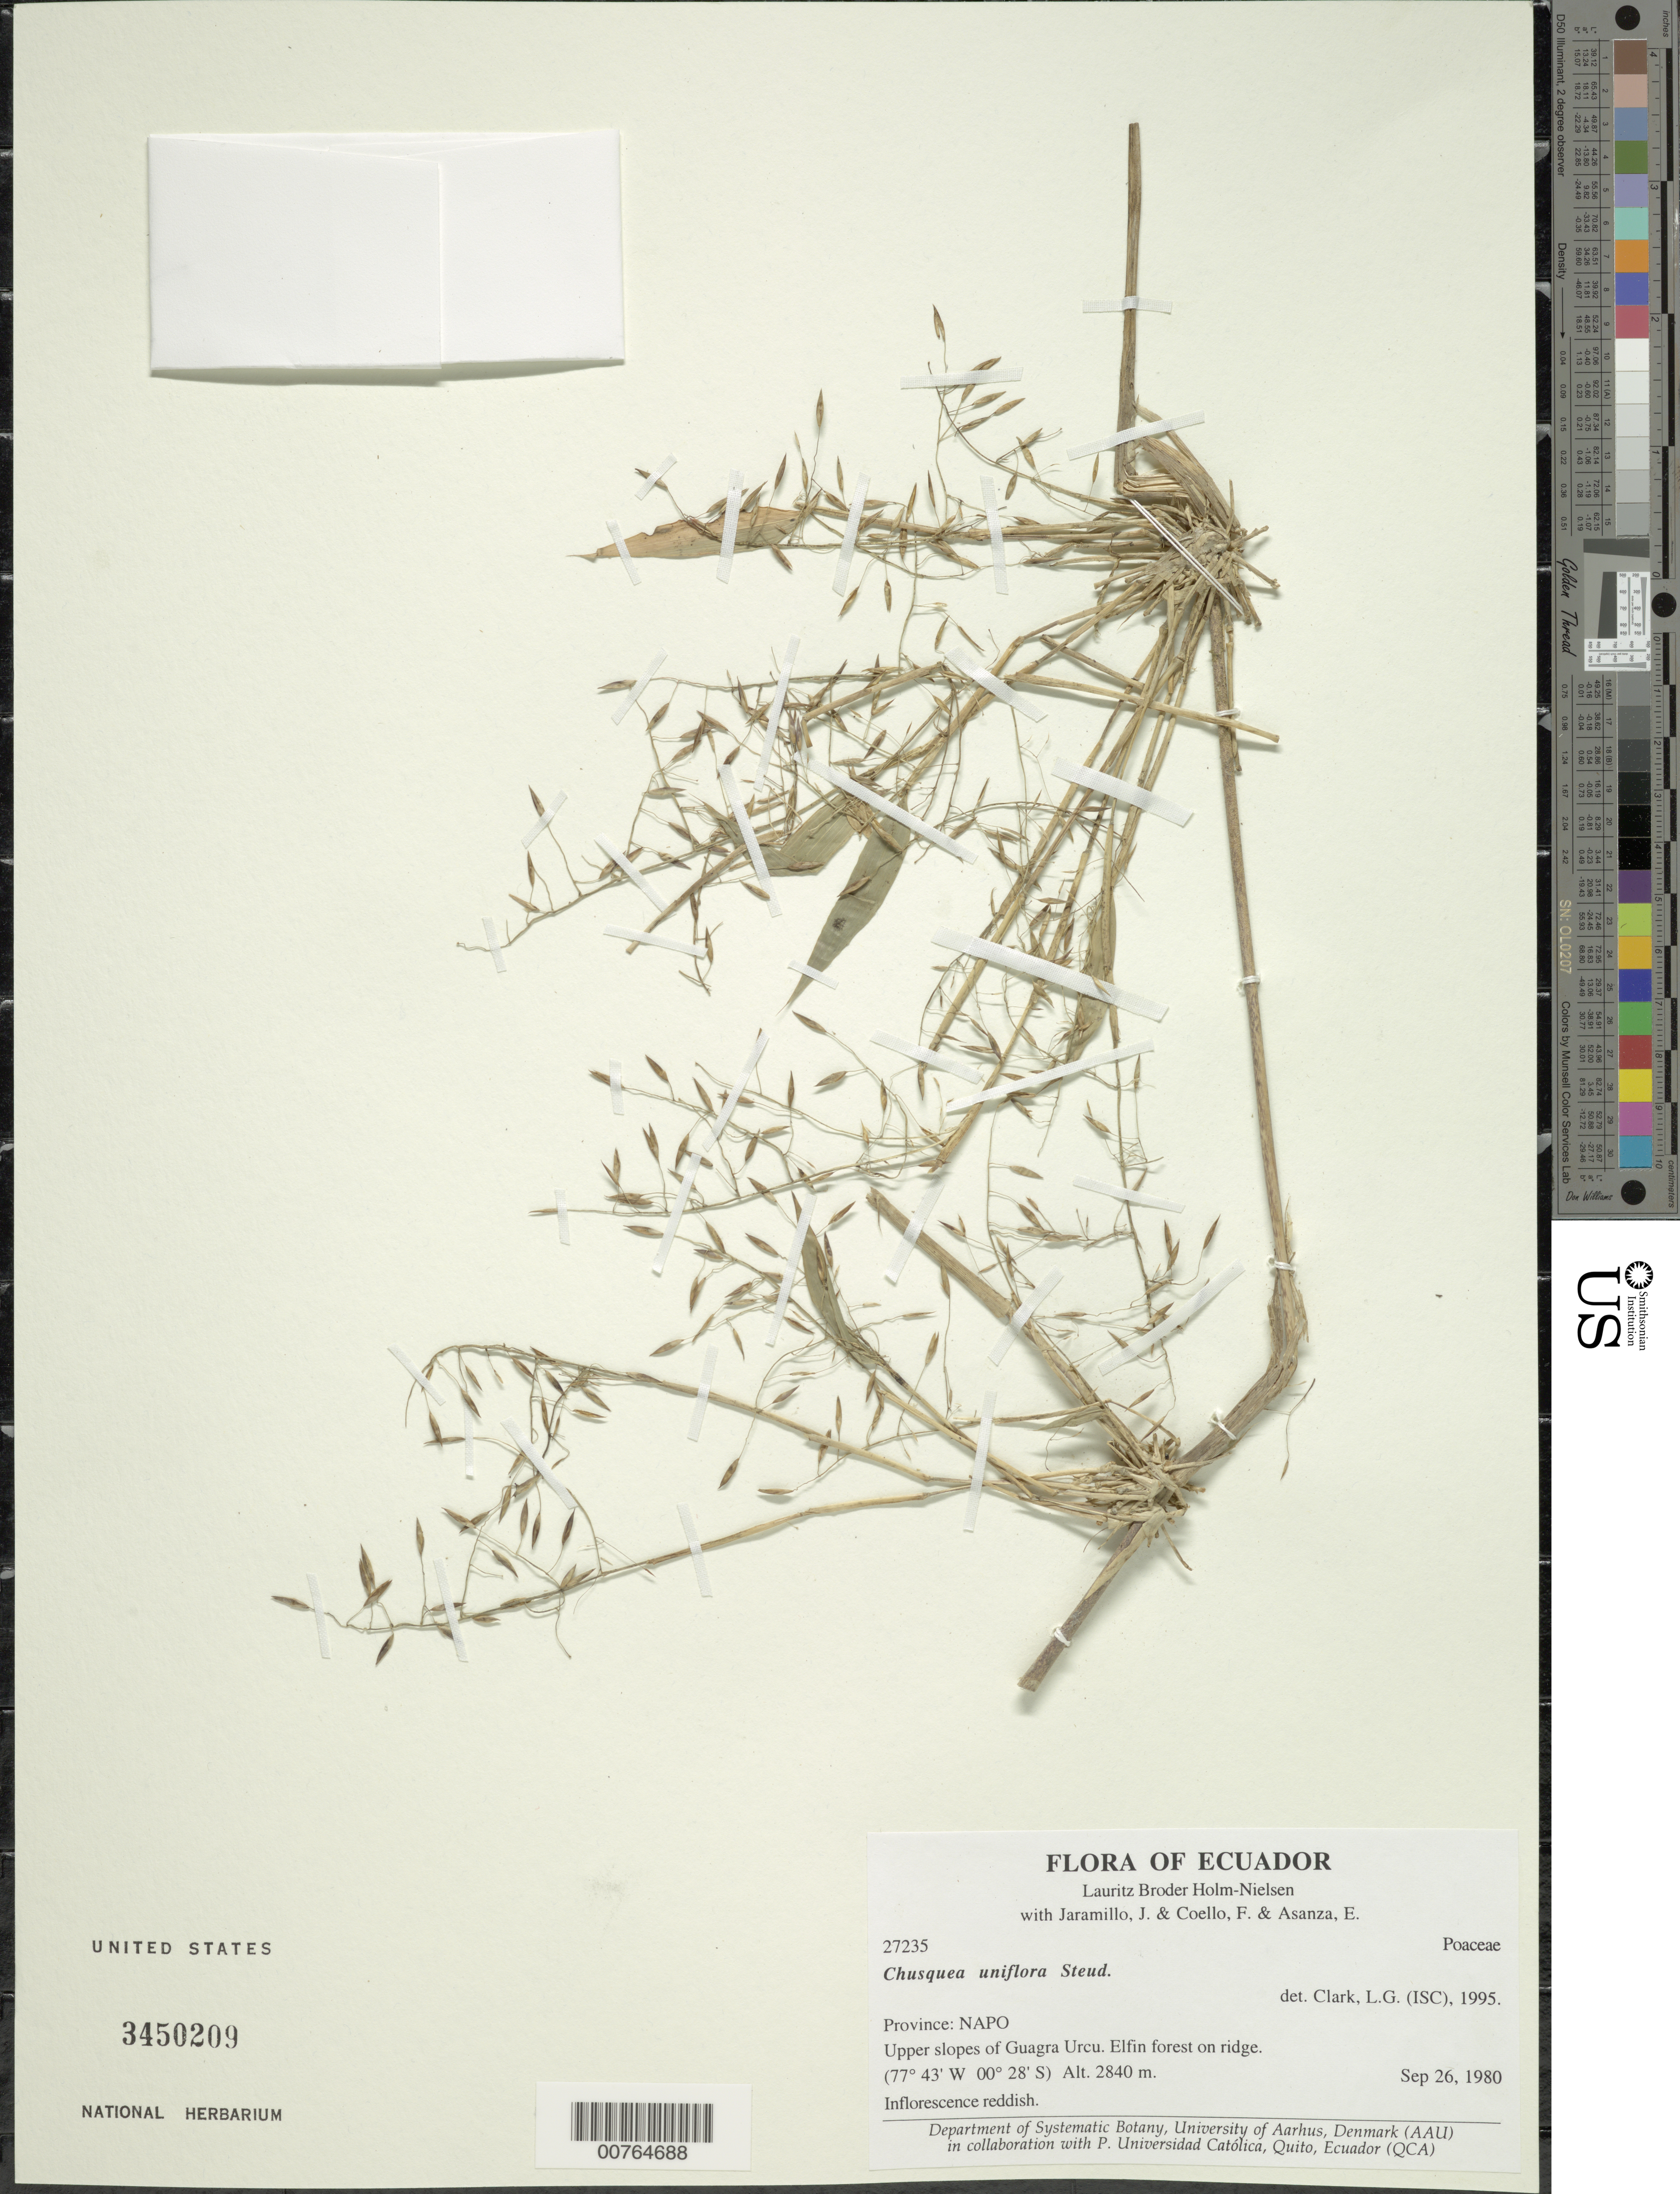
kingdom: Plantae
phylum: Tracheophyta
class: Liliopsida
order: Poales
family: Poaceae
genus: Chusquea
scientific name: Chusquea uniflora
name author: Steud.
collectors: L. B. Holm-Nielsen, J. L. Jaramillo, F. Coello & E. Asanza C.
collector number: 27235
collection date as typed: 26 Sep 1980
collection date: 1980-09-26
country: Ecuador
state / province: Napo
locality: Slopes of Guagra Urcu.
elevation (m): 2840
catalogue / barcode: US 3450209